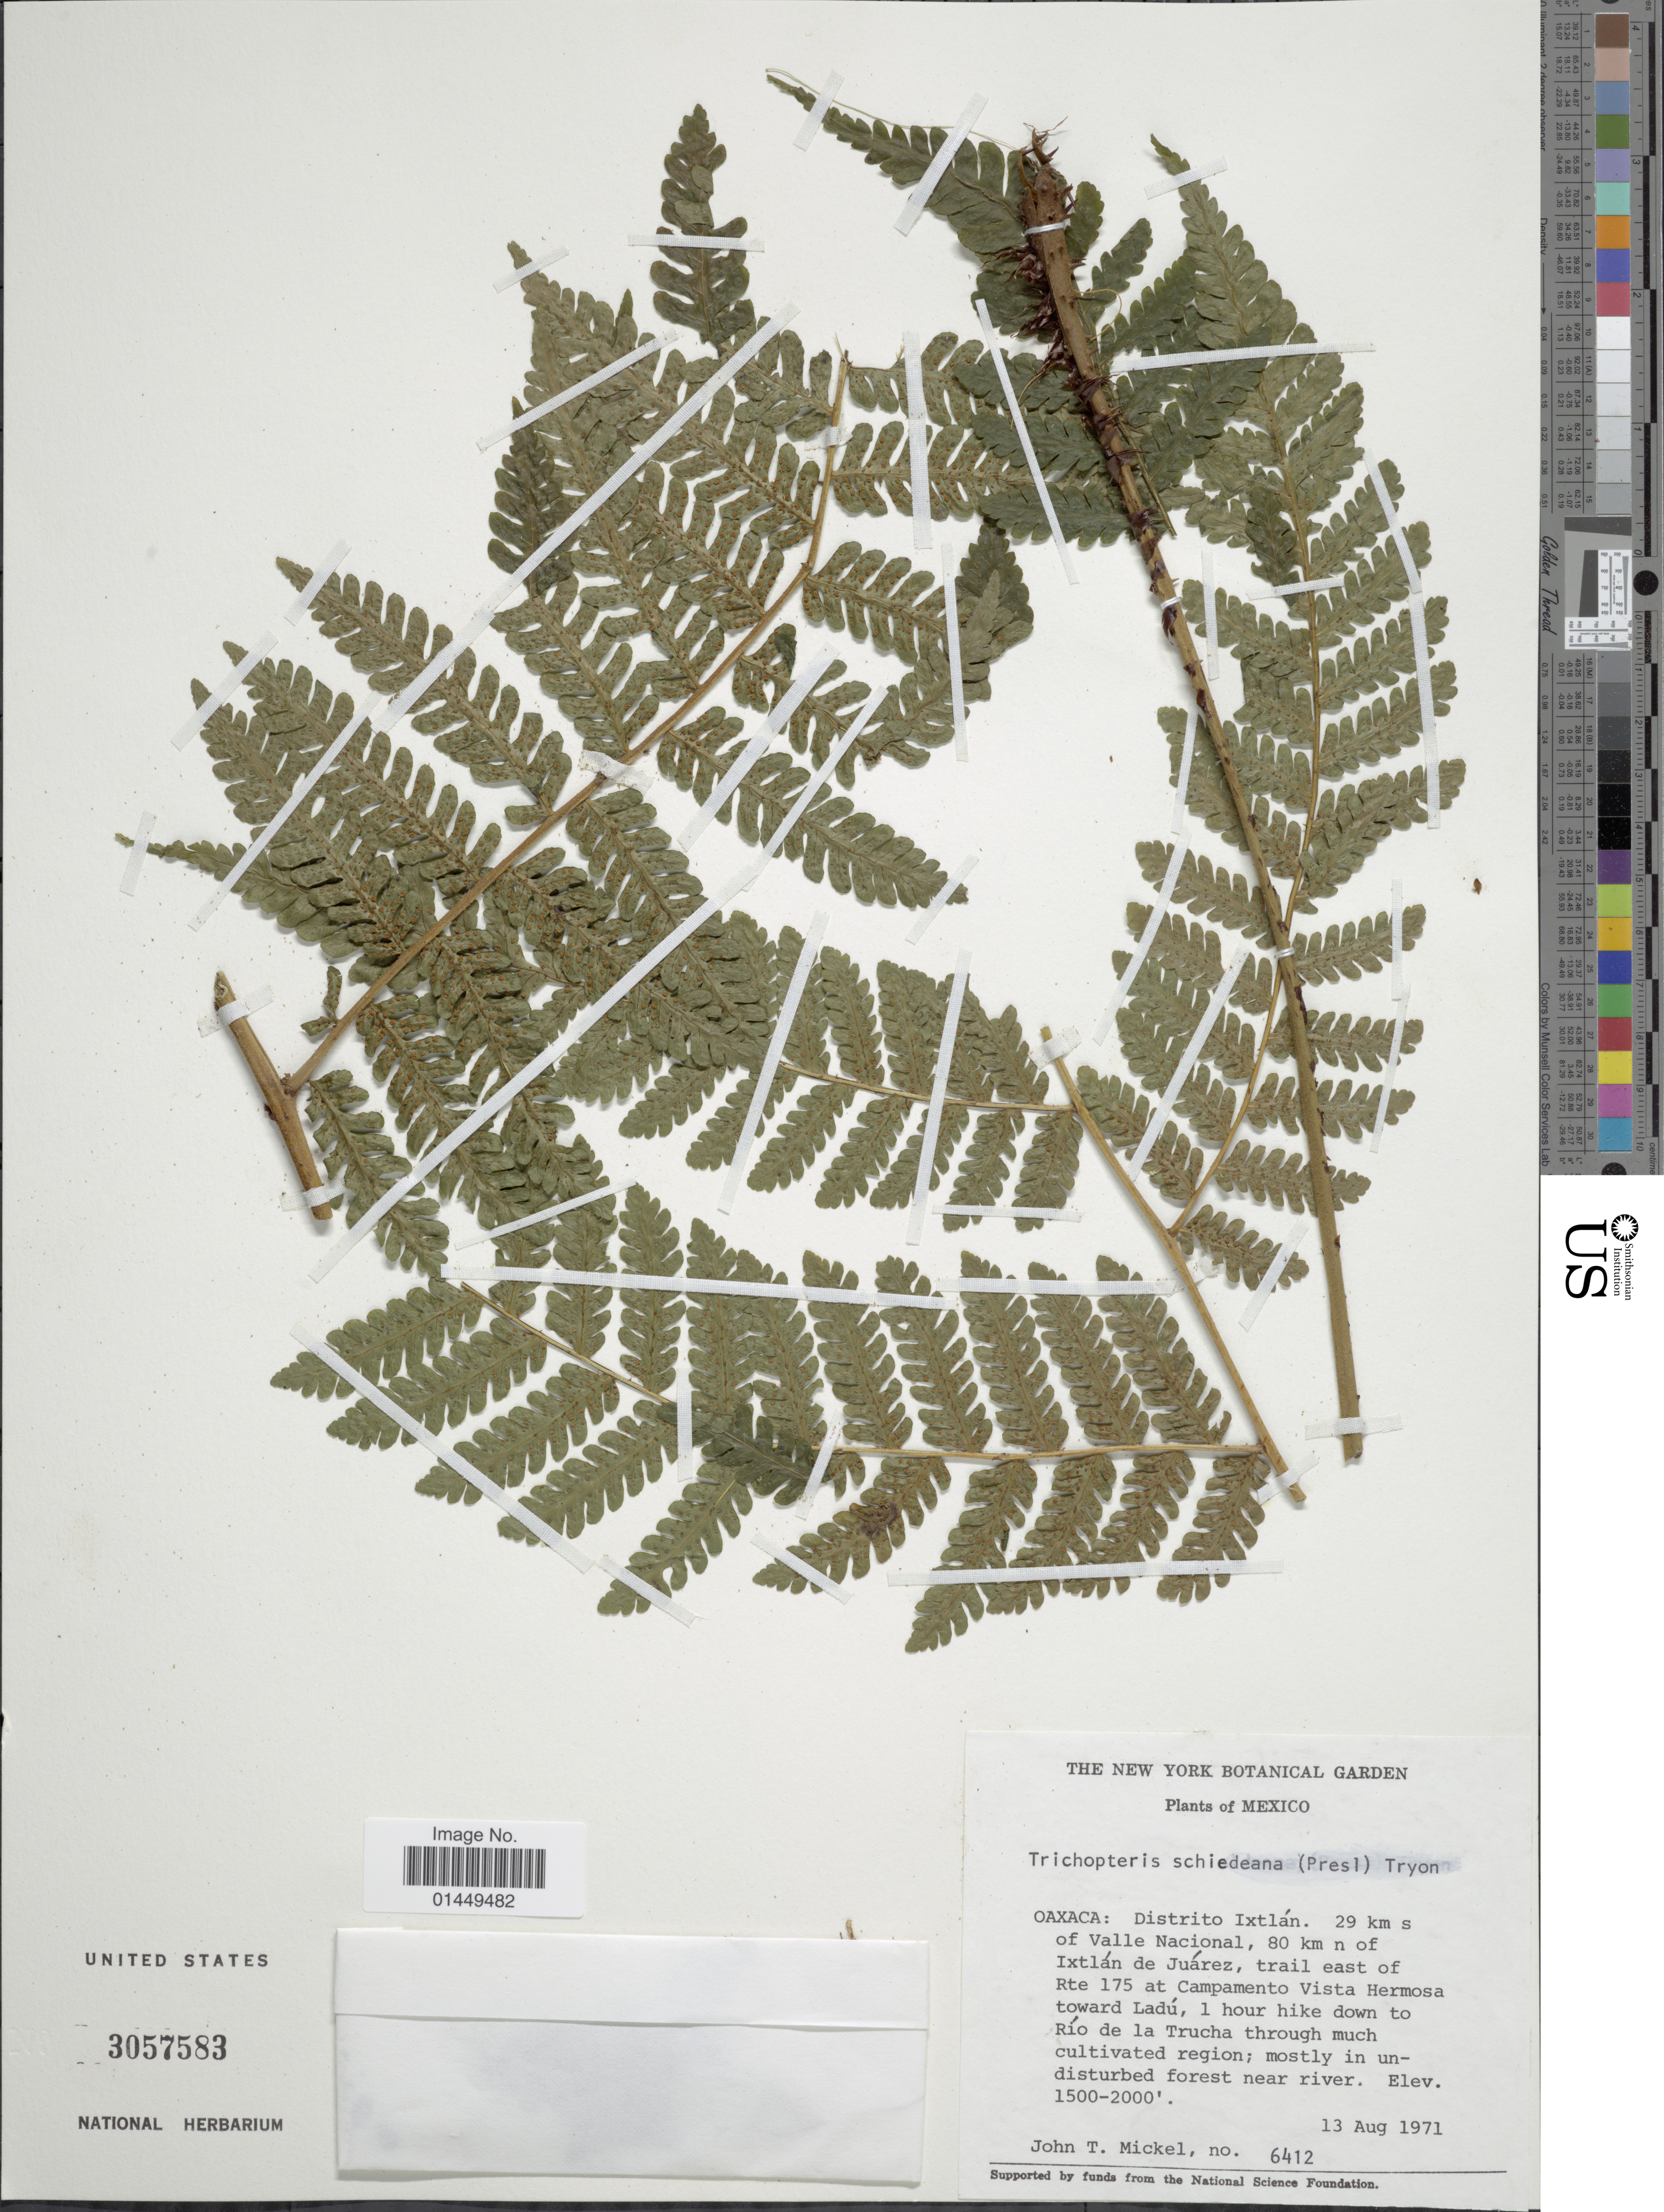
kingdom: Plantae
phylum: Tracheophyta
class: Polypodiopsida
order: Cyatheales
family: Cyatheaceae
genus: Cyathea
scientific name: Cyathea schiedeana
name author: (C. Presl) Domin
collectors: J. T. Mickel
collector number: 6412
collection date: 1971-08-13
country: Mexico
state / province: Oaxaca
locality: Oaxaca: Distrito Ixtlan, 29 km s of Valle Nacional, 80 km n of Ixtlan de Juarez, trail east of Rte 175 at Campamento Vista Hermosa toward Ladu, 1 hour hike down to Rio de la Trucha through much cultivated region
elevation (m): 457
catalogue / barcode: US 3057583